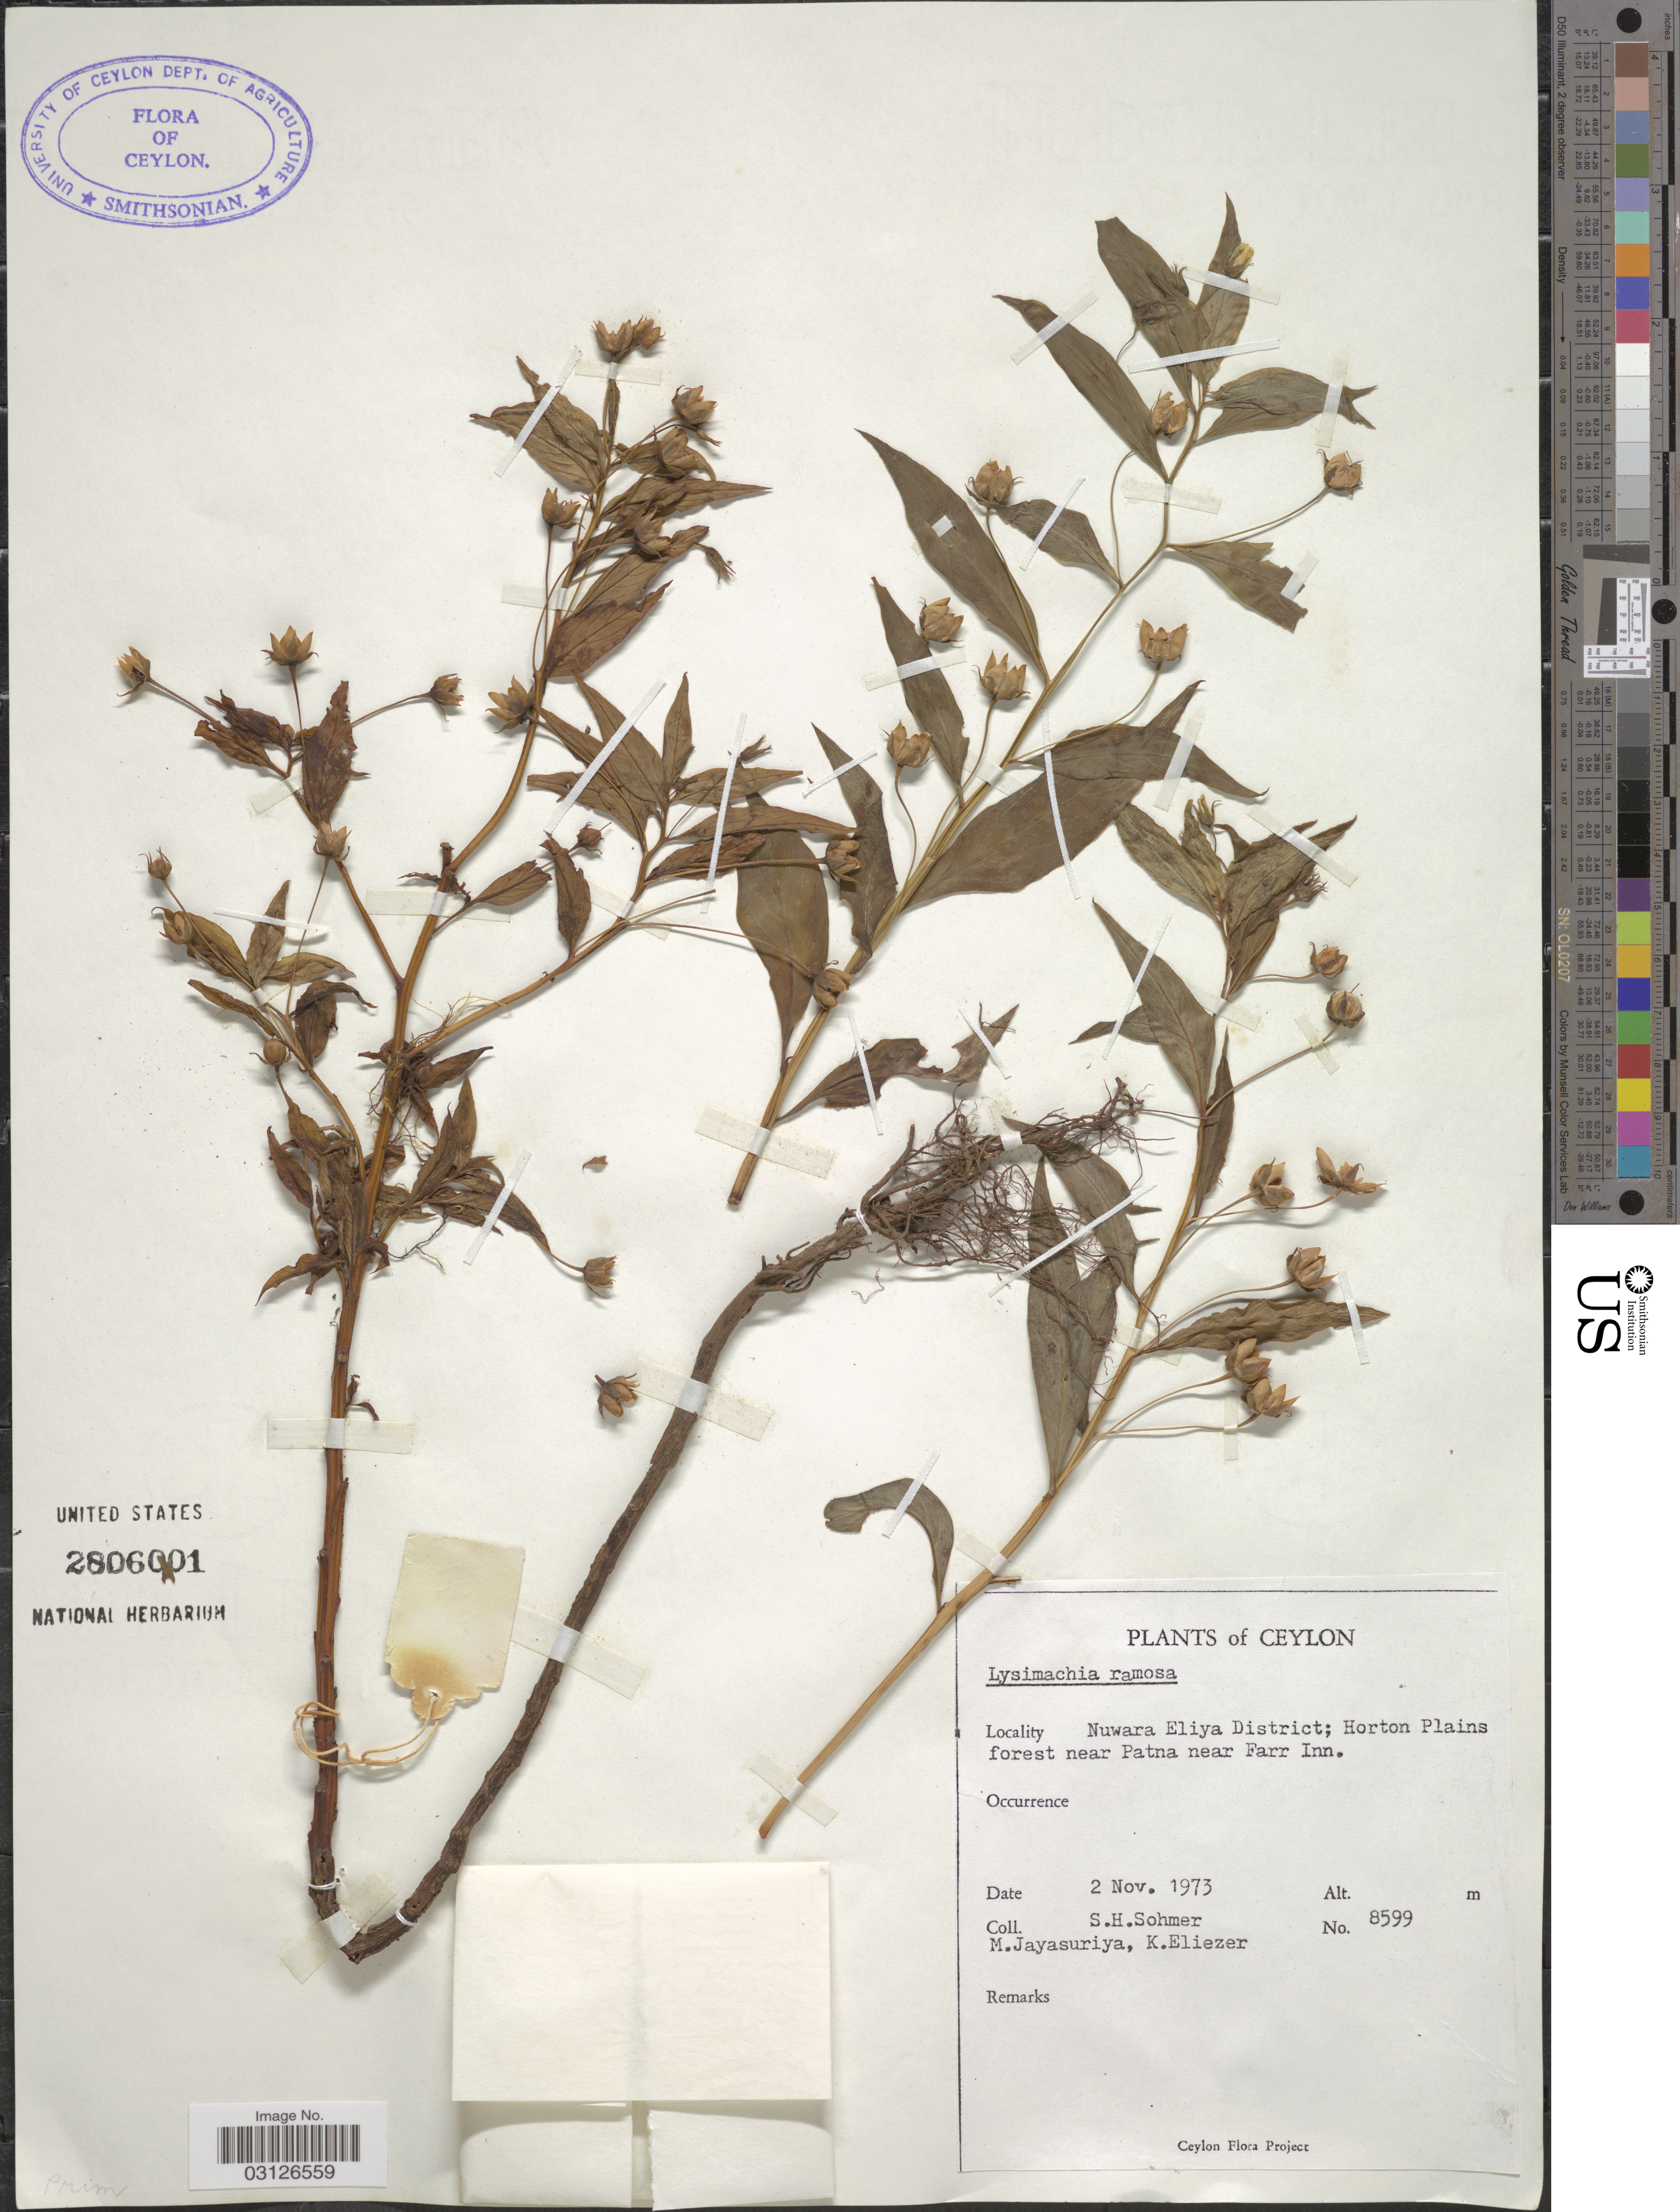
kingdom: Plantae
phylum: Tracheophyta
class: Magnoliopsida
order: Ericales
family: Primulaceae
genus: Lysimachia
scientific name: Lysimachia laxa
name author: Baudo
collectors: S. H. Sohmer, M. Jayasuriya & K. Eliezer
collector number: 8599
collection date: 1973-11-02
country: Sri Lanka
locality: Ceylon. Nuwara Eliya District; Horton Plains forest near Patna near Farr Inn.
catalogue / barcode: US 2806001